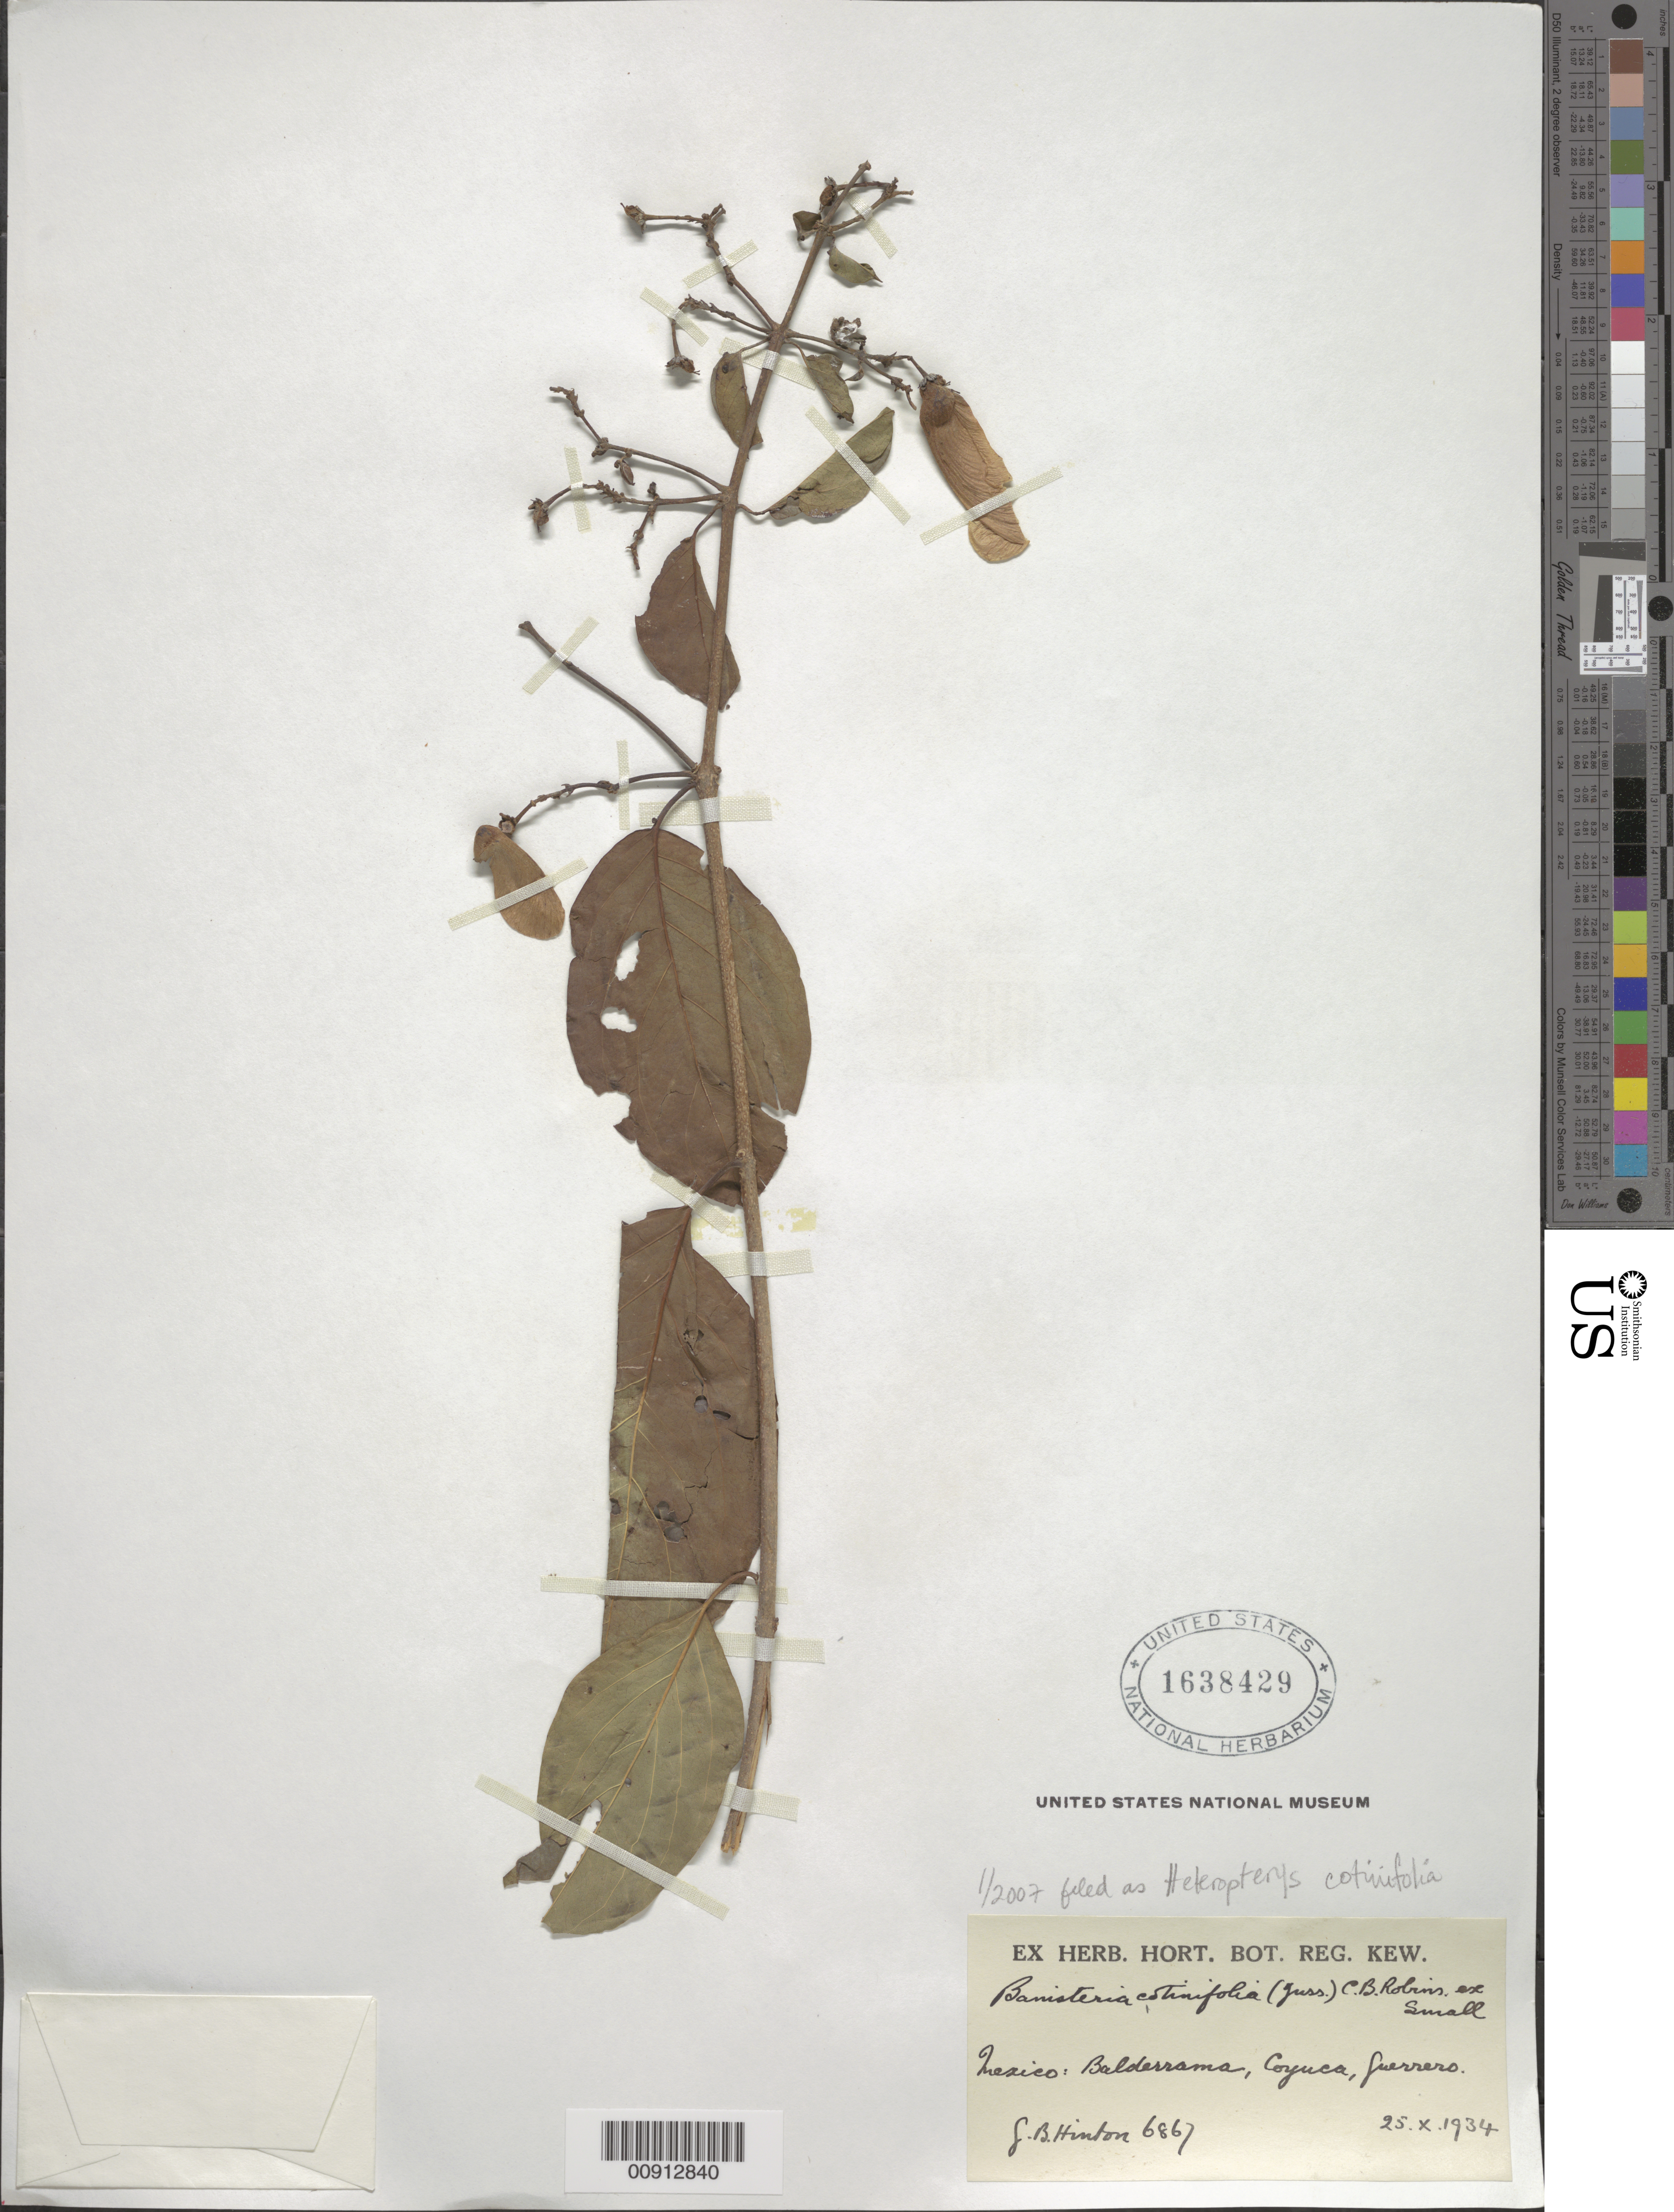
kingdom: Plantae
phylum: Tracheophyta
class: Magnoliopsida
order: Malpighiales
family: Malpighiaceae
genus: Heteropterys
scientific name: Heteropterys cotinifolia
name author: A. Juss.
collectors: G. B. Hinton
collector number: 6867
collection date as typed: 25 Oct 1934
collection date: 1934-10-25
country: Mexico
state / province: Guerrero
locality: Balderrama, Coyuca, Guerrero.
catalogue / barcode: US 1638429